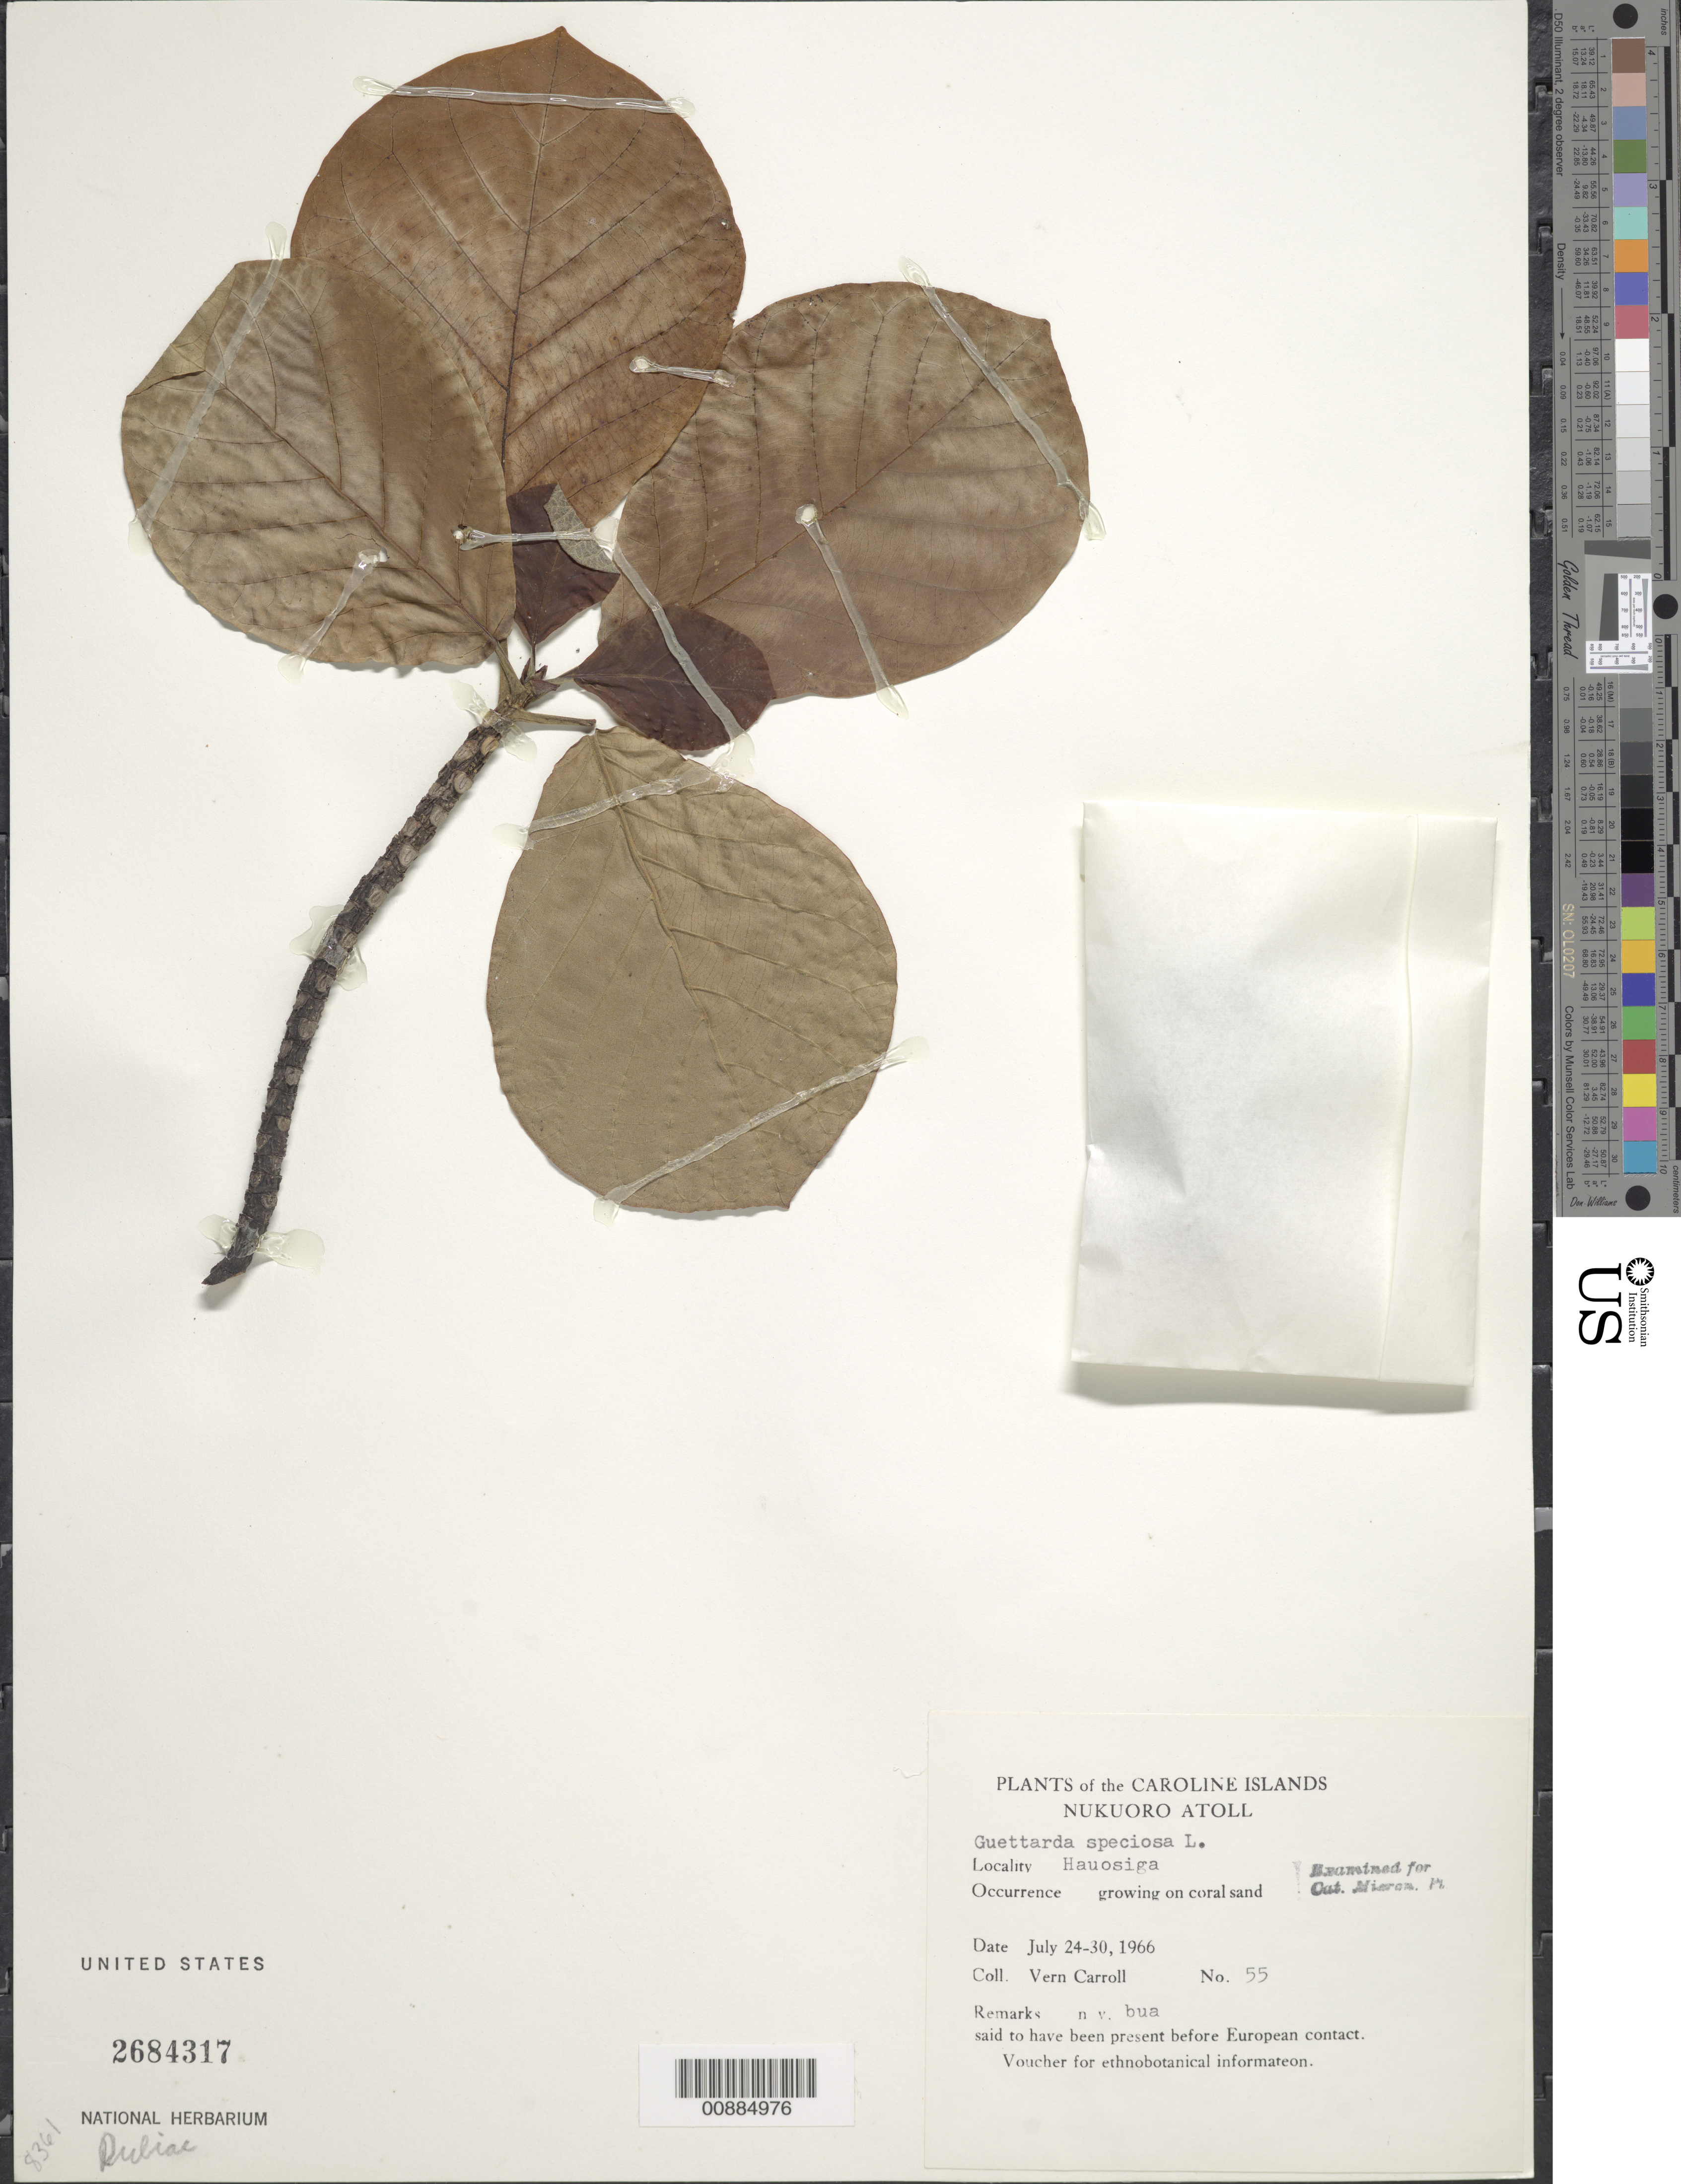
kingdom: Plantae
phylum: Tracheophyta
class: Magnoliopsida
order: Gentianales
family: Rubiaceae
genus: Guettarda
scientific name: Guettarda speciosa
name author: L.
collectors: V. Carroll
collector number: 55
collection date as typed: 24 Jul 1966 to 30 Jul 1966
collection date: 1966-07-24/1966-07-30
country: Micronesia, Federated States of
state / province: Pohnpei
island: Nukuoro Atoll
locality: Hauosiga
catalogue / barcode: US 2684317